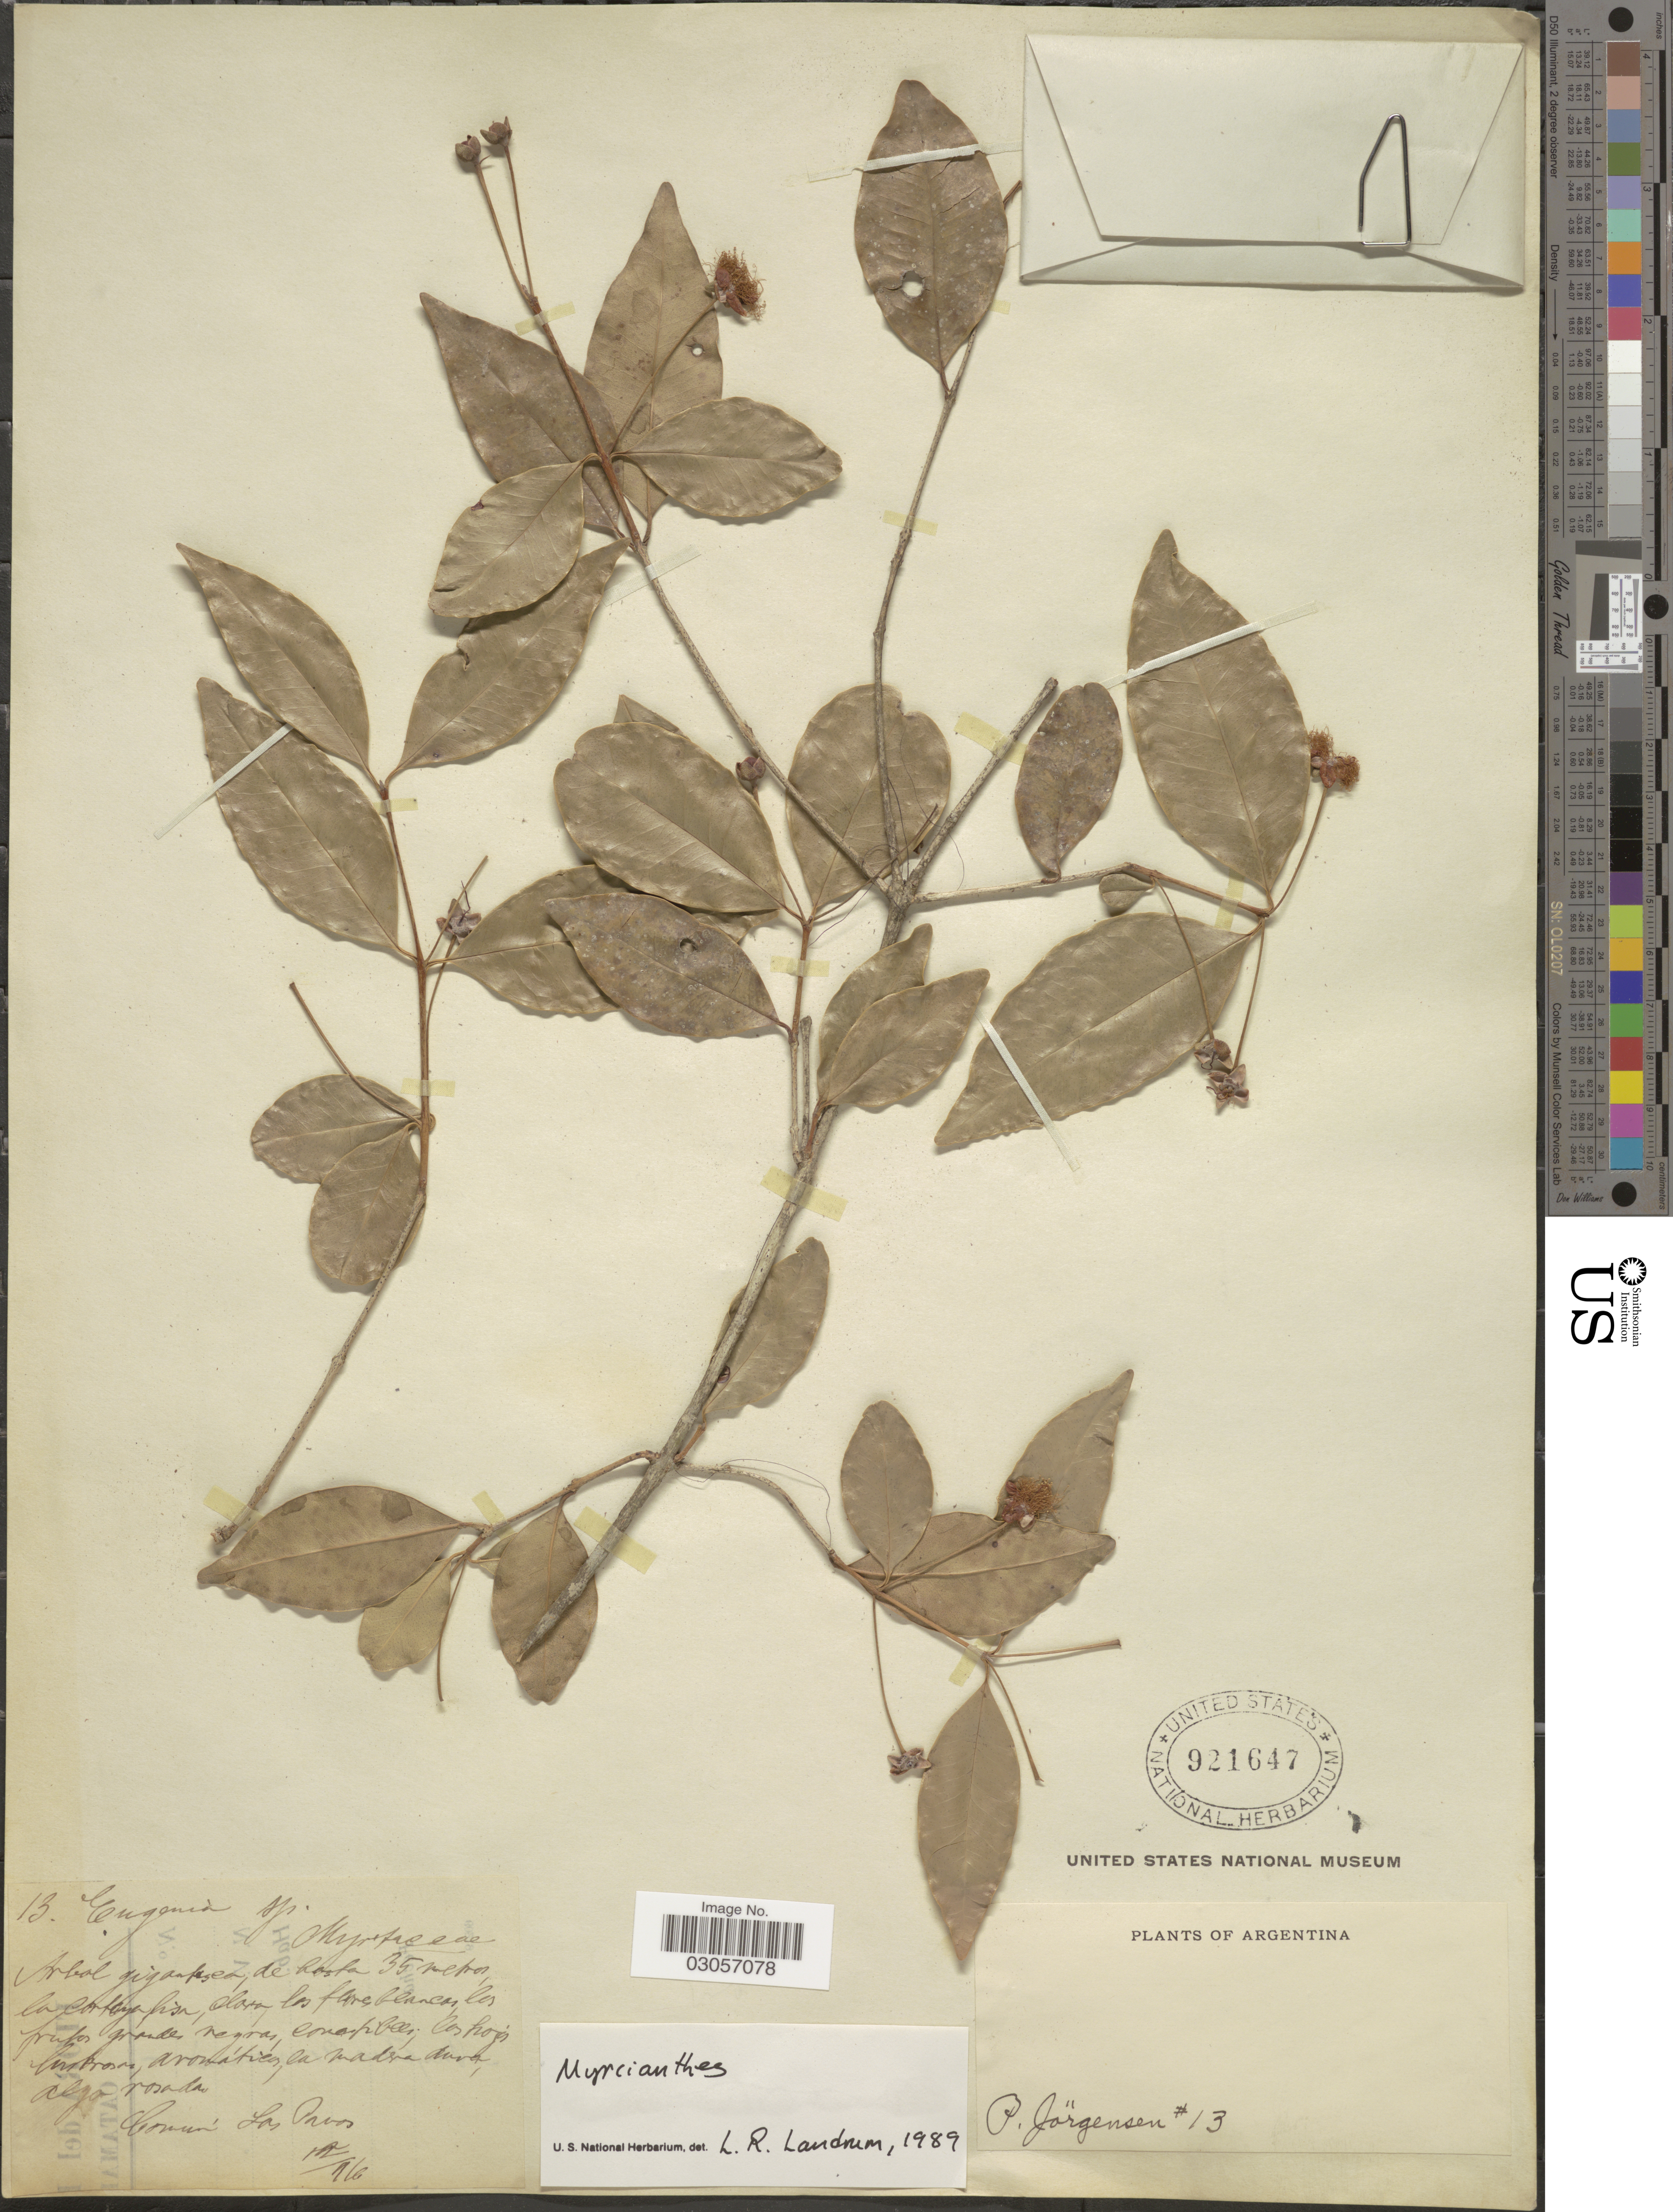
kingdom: Plantae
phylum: Tracheophyta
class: Magnoliopsida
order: Myrtales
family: Myrtaceae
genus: Myrcianthes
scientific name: Myrcianthes sp.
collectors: P. Jörgensen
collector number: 13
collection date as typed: Transcribed d/m/y: /7/6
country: Argentina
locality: Común Los Pavos [interpreted].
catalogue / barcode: US 921647